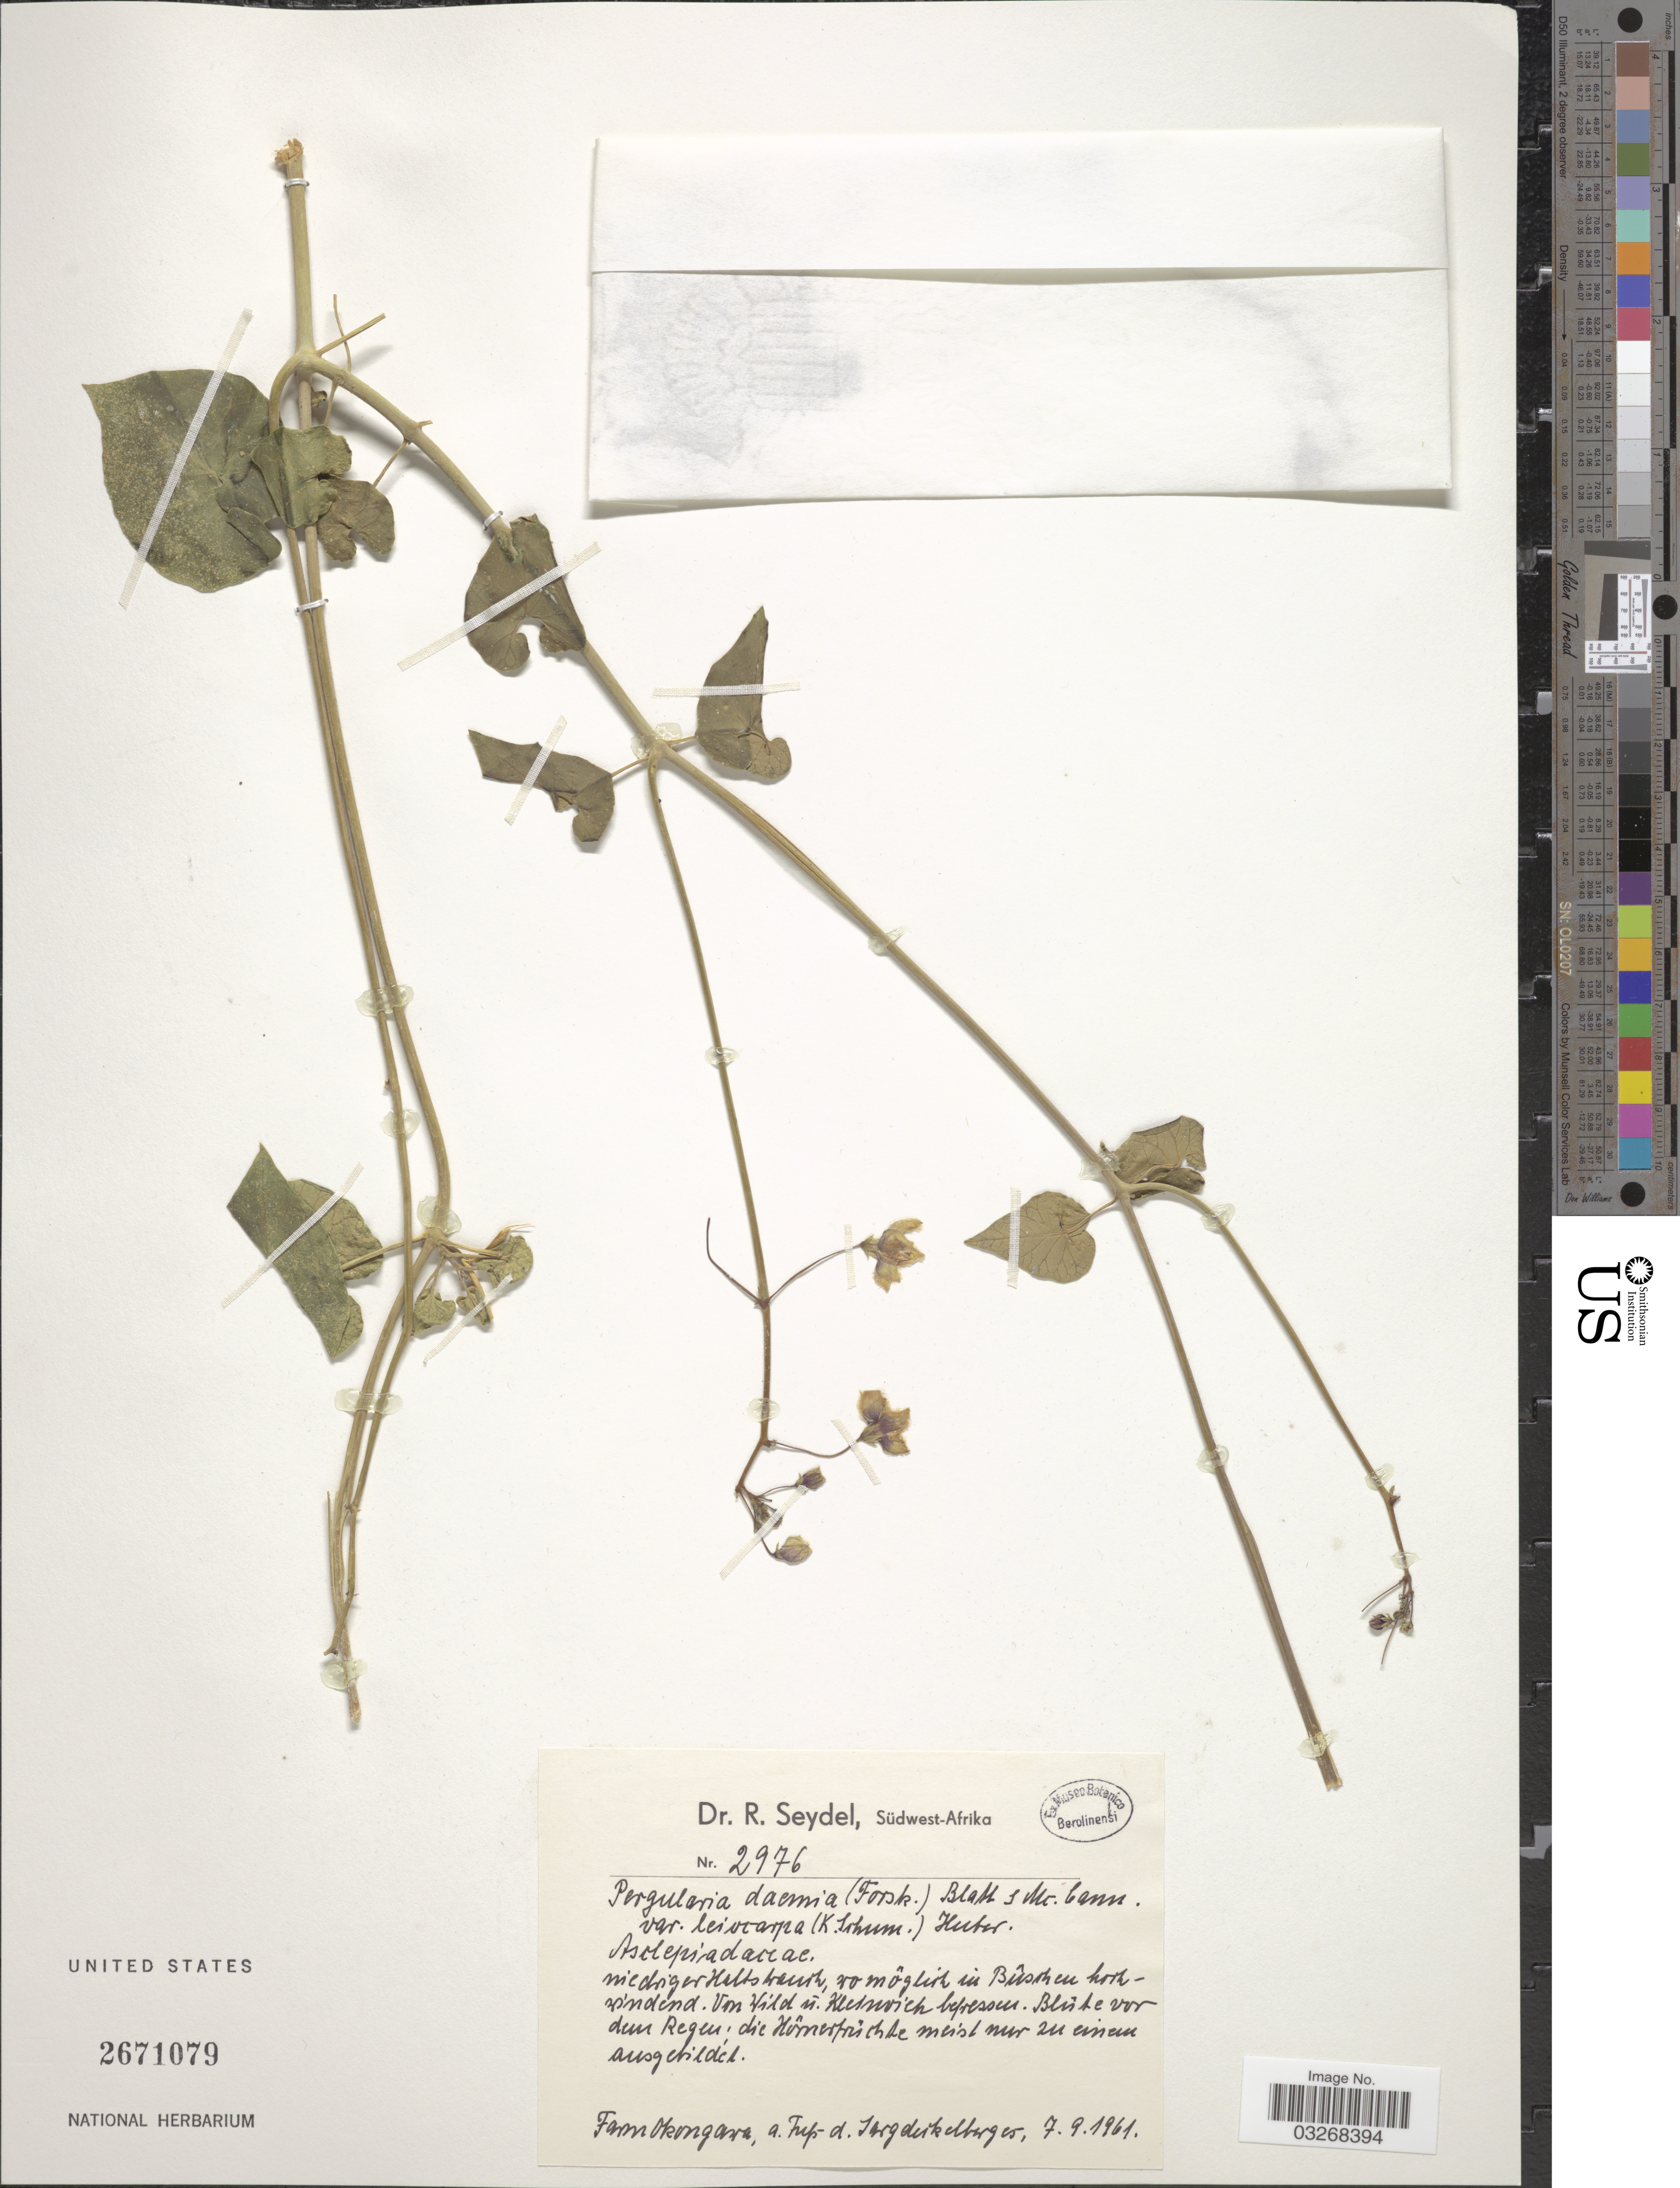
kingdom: Plantae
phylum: Tracheophyta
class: Magnoliopsida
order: Gentianales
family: Apocynaceae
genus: Pergularia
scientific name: Pergularia daemia var. leiocarpa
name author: (K. Schum.) H. Huber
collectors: R. Seydel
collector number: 2976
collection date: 1961-09-07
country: Namibia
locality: Südwest-Afrika. Farm Okongawa, a. Fuss-d. Sargdeckelberges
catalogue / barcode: US 2671079